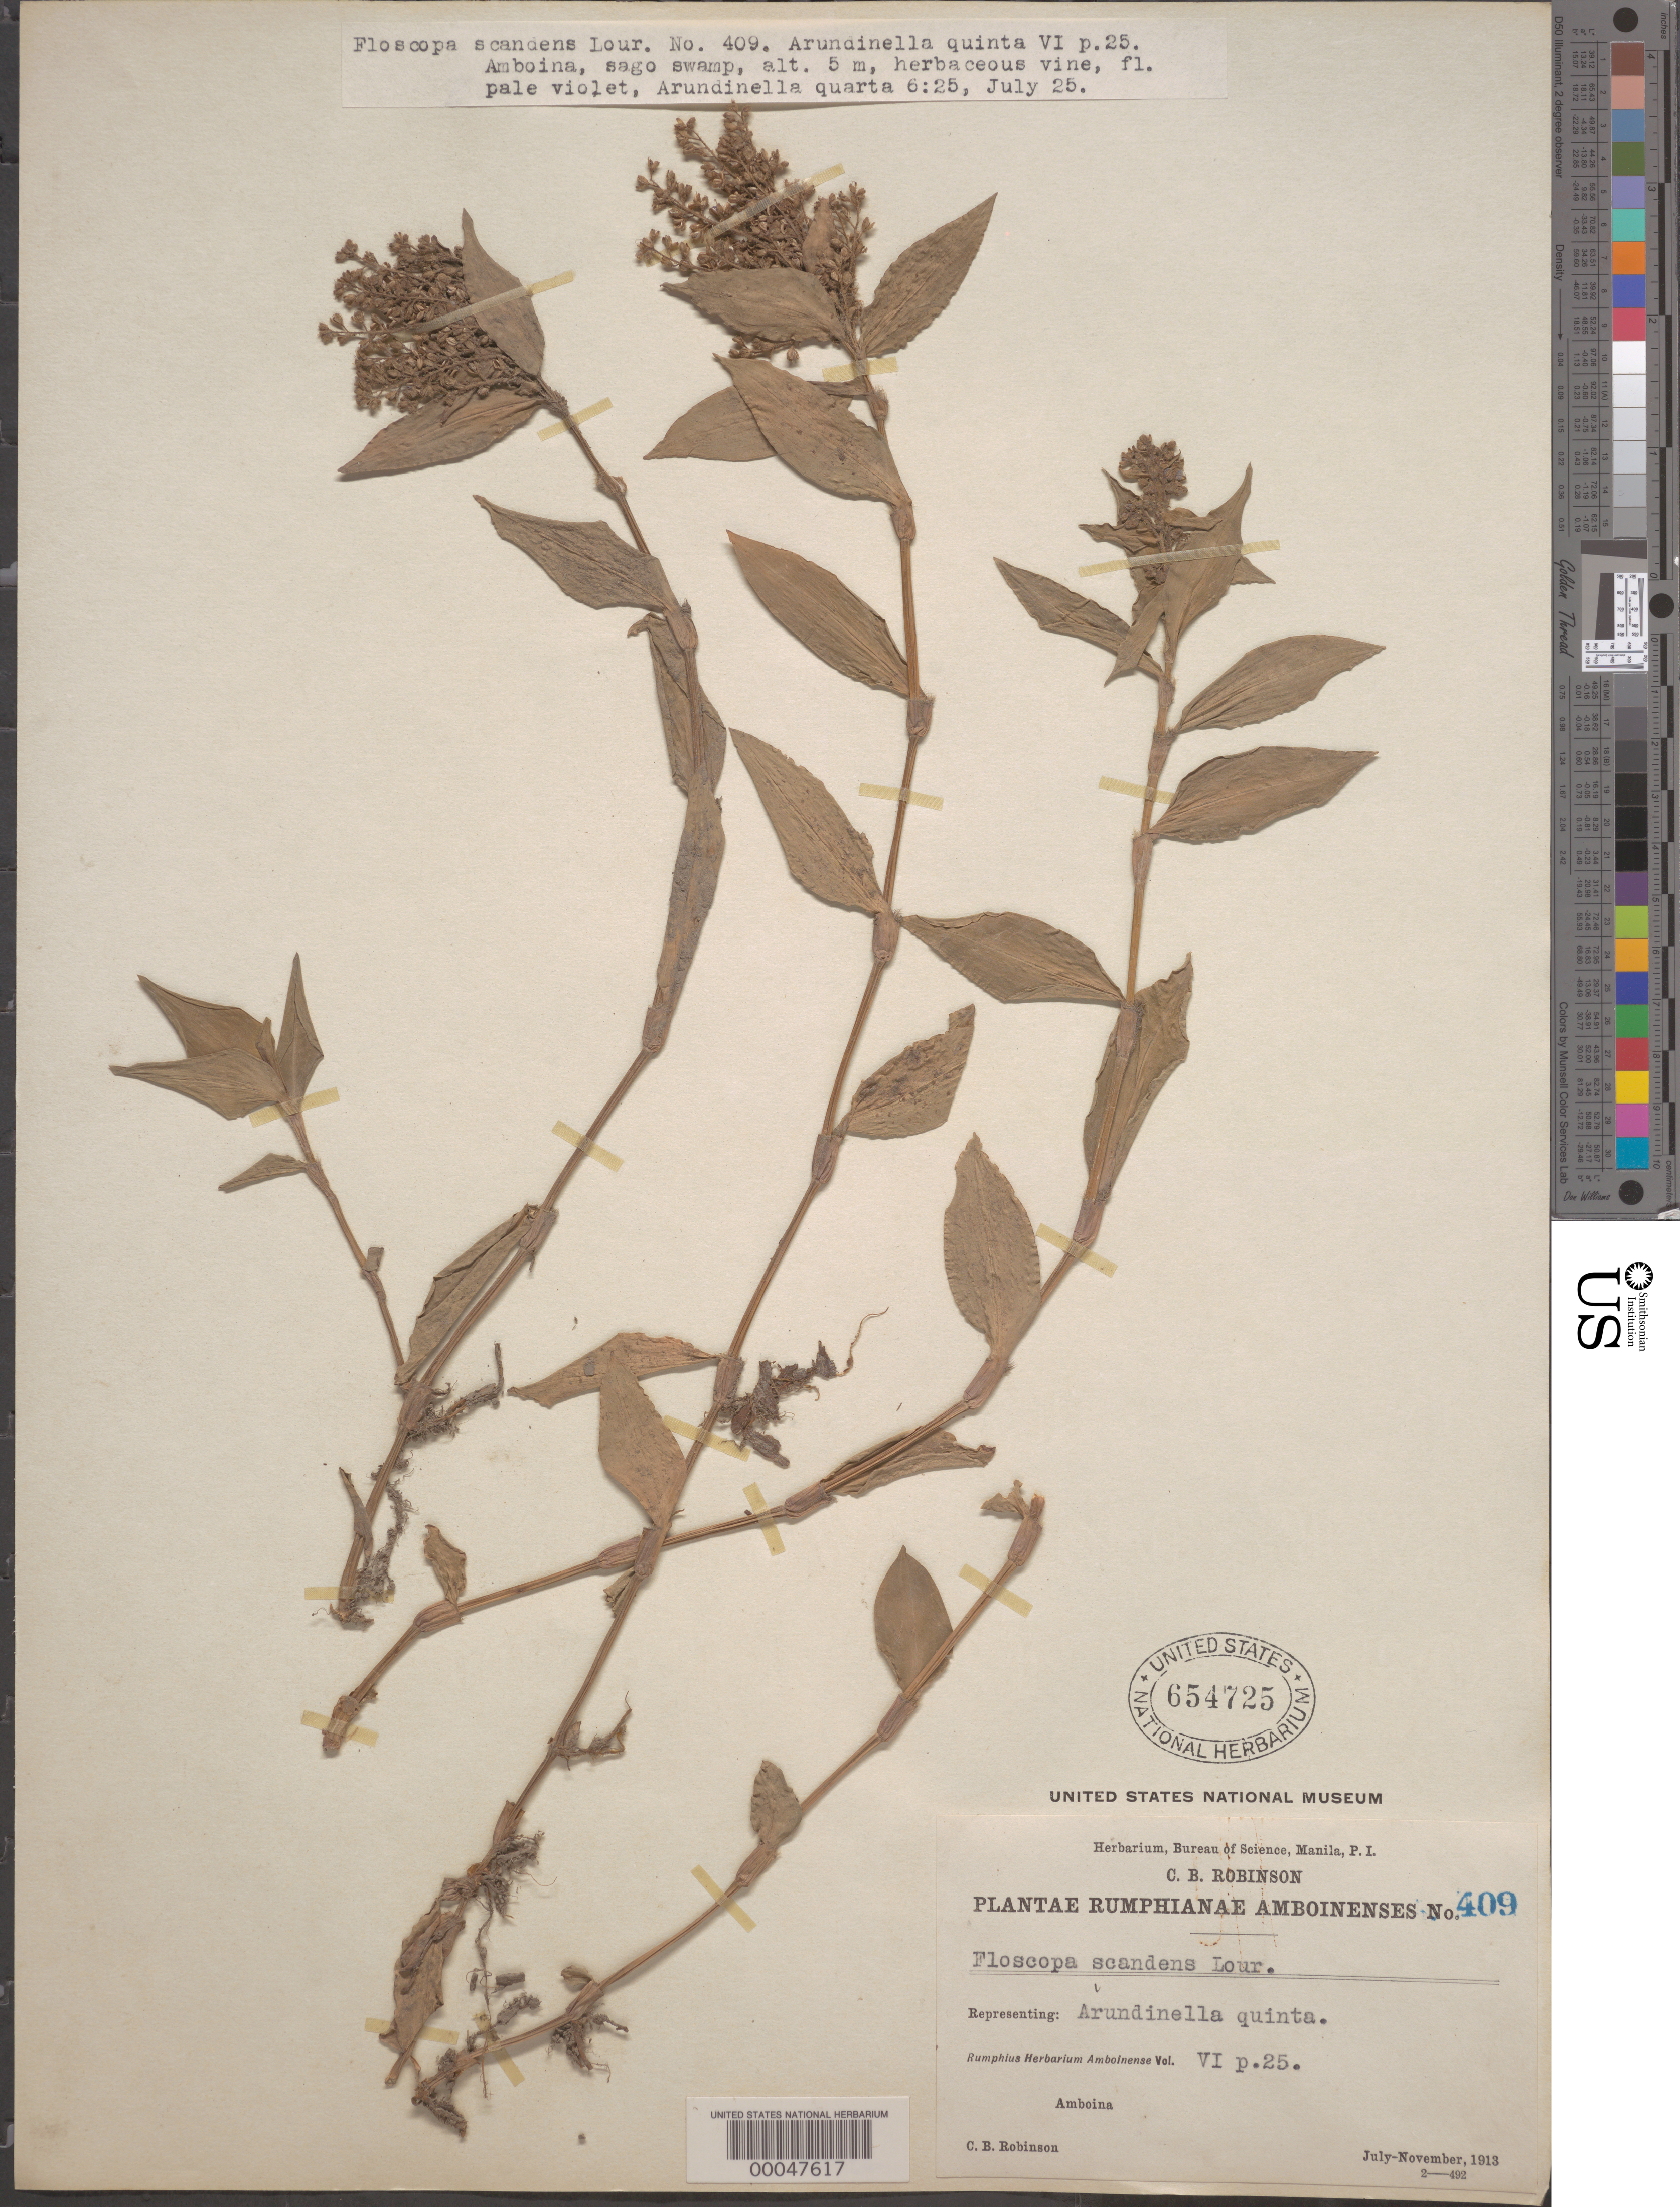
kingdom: Plantae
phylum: Tracheophyta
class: Liliopsida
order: Commelinales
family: Commelinaceae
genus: Floscopa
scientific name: Floscopa scandens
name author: Lour.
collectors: C. Robinson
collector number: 409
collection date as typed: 25 Jul 1913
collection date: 1913-07-25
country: Indonesia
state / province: Maluku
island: Amboina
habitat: Swamp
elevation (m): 5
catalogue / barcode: US 654725